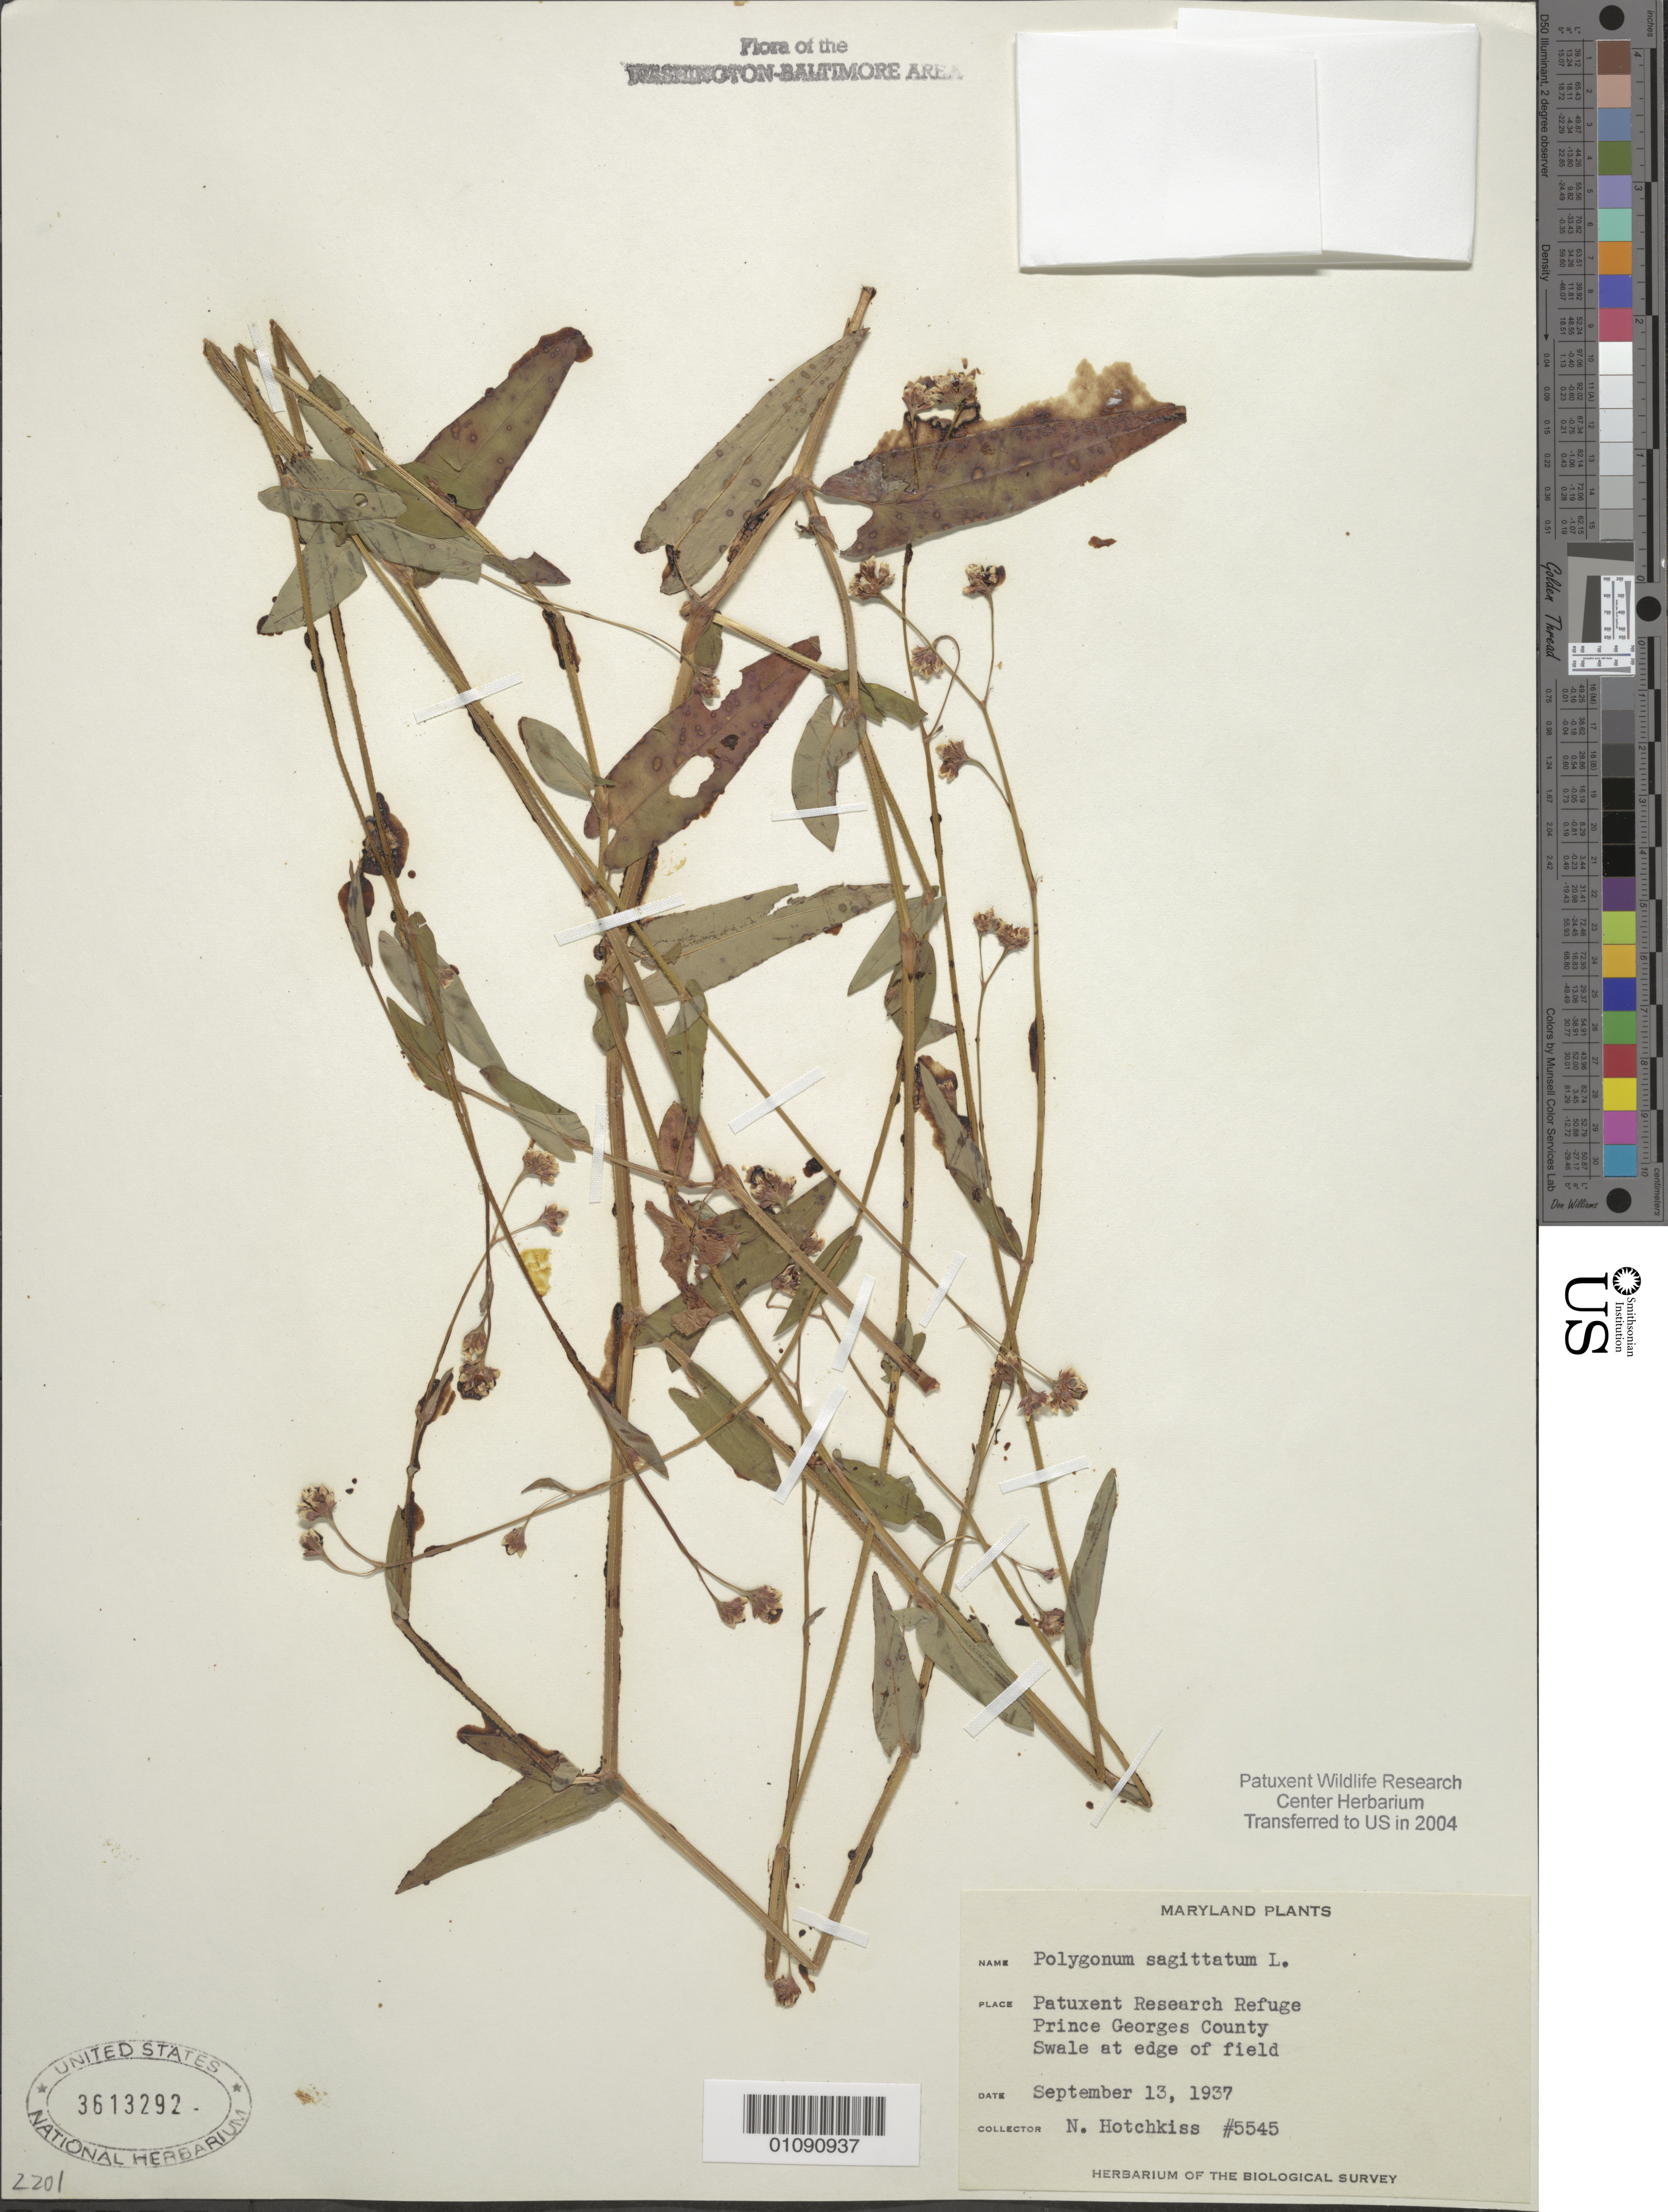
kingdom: Plantae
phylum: Tracheophyta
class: Magnoliopsida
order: Caryophyllales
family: Polygonaceae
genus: Persicaria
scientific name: Persicaria sagittata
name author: (L.) H. Gross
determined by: Atha, D. E.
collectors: N. Hotchkiss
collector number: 5545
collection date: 1937-09-13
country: United States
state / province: Maryland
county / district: Prince George's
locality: Patuxent Wildlife Refuge.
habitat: Swale at edge of field.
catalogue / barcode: US 3613292